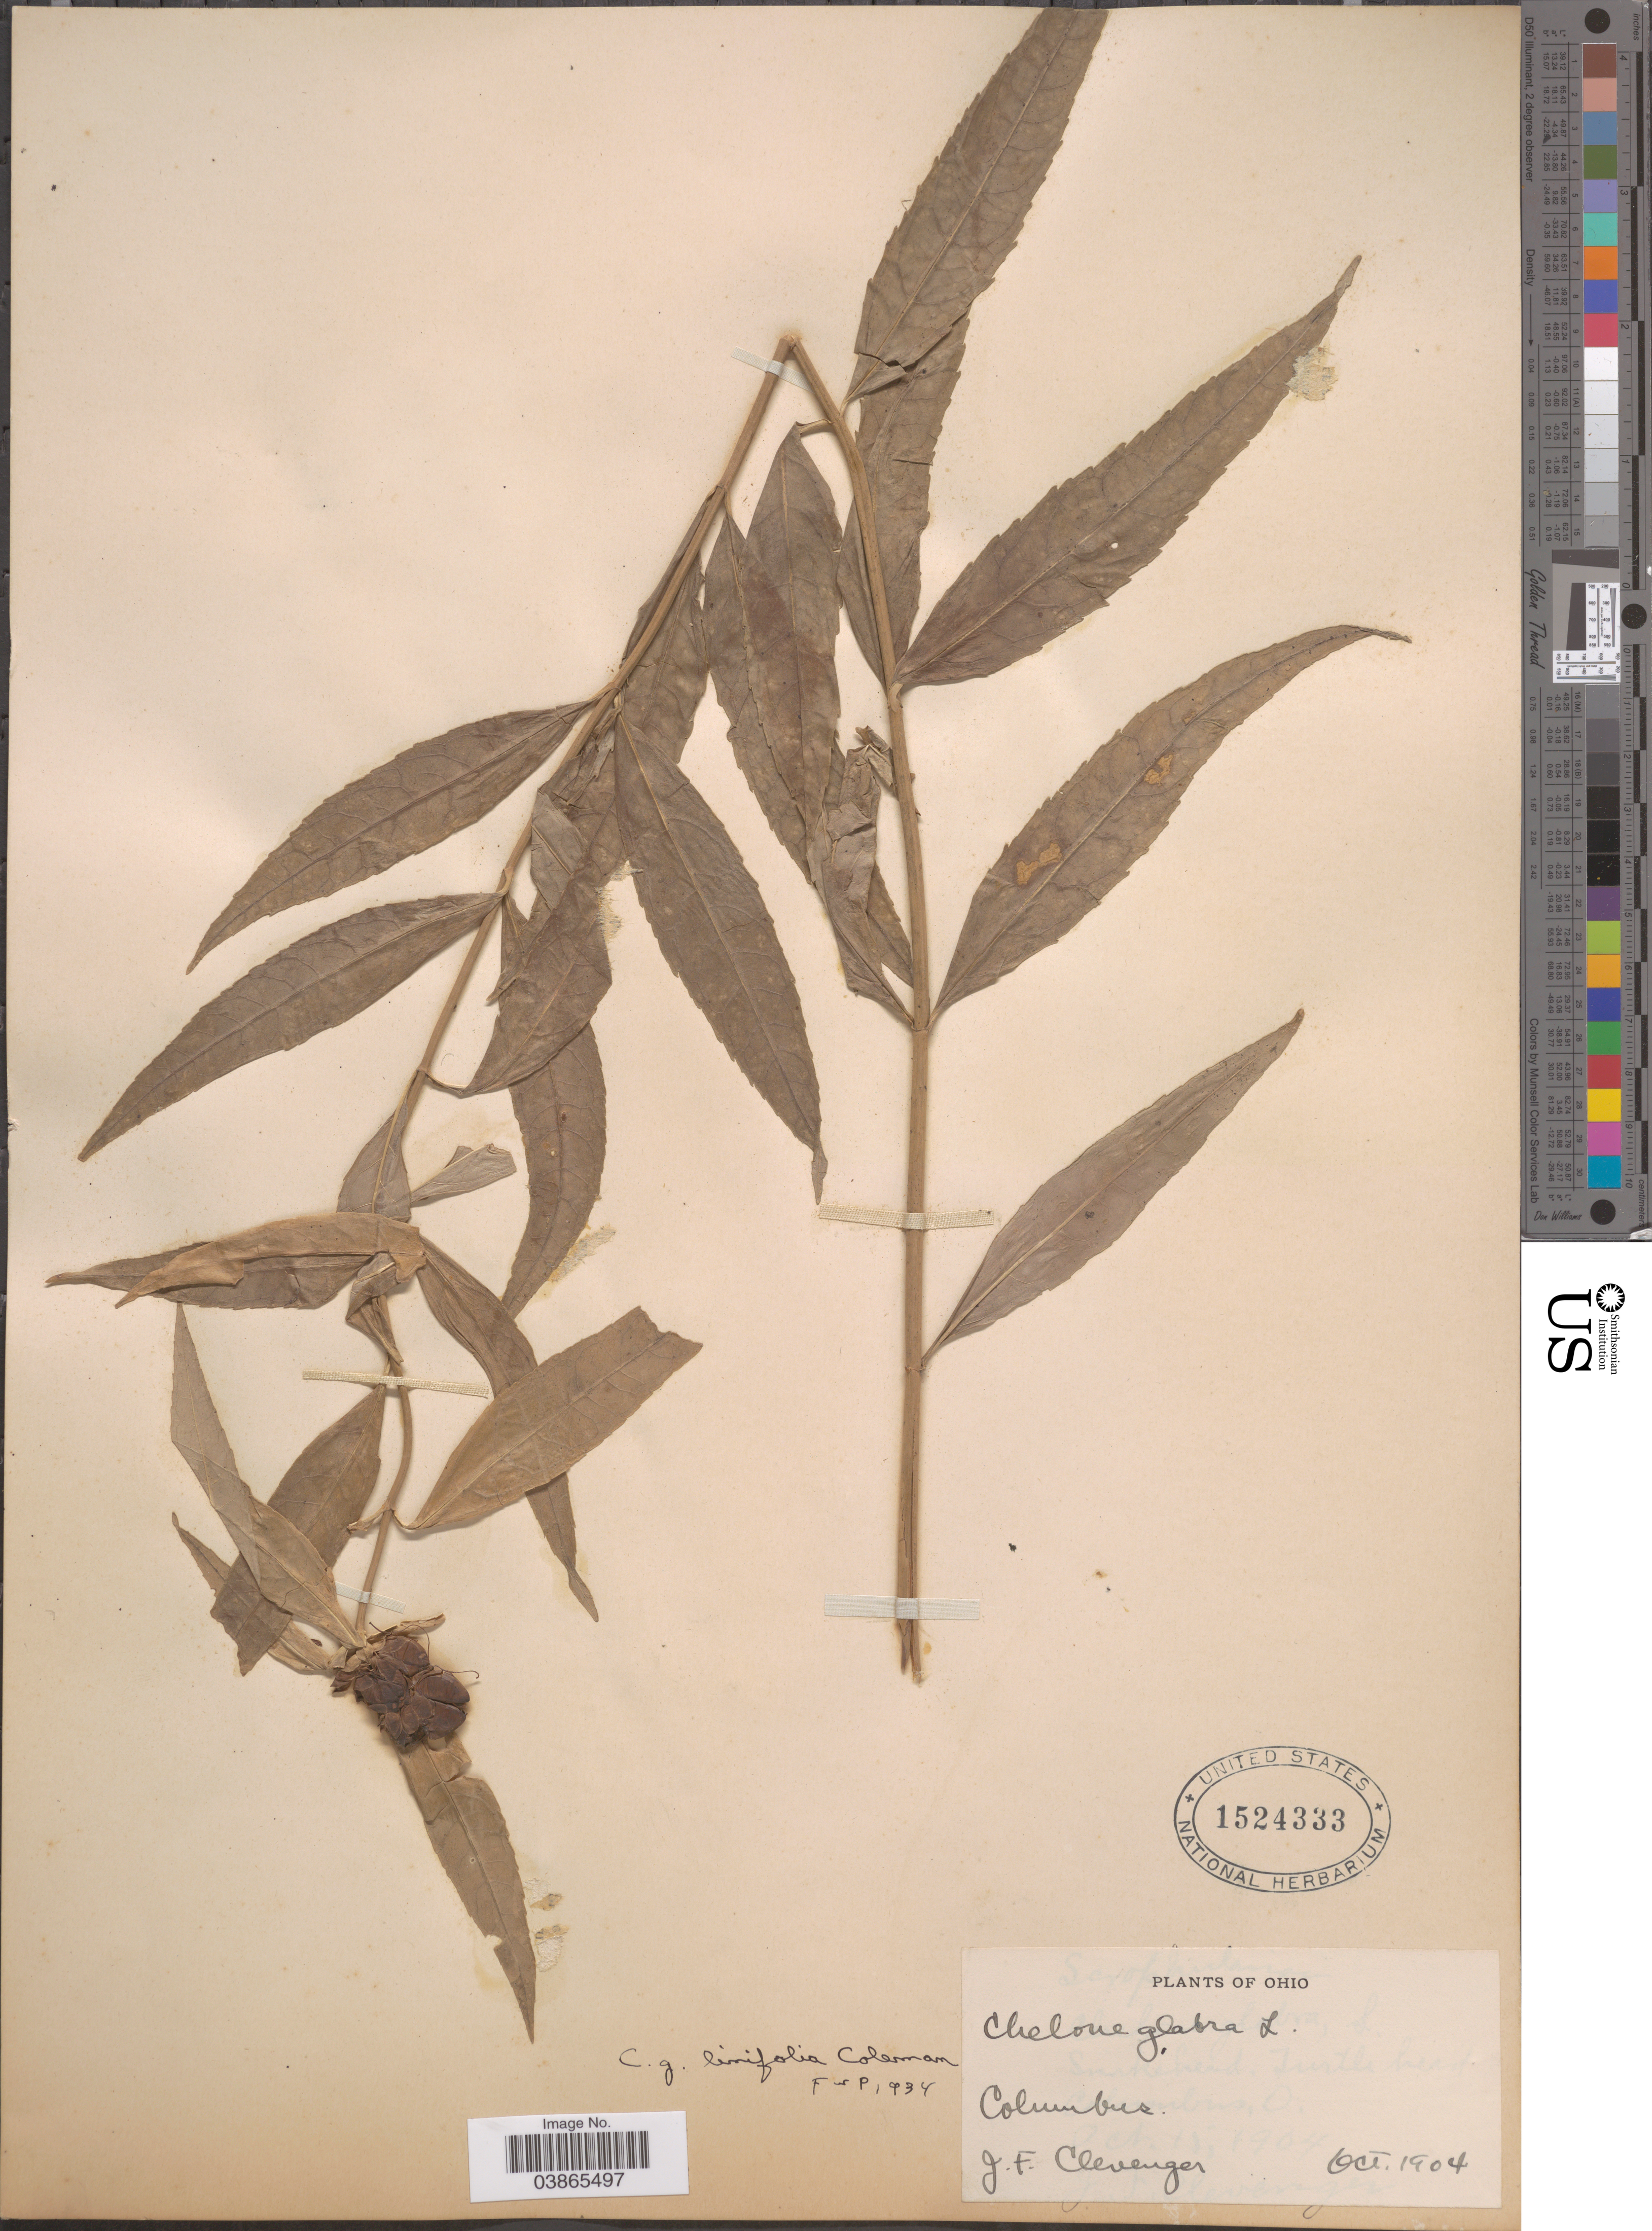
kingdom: Plantae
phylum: Tracheophyta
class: Magnoliopsida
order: Lamiales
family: Plantaginaceae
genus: Chelone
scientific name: Chelone glabra var. linifolia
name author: Coleman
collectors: J. F. Clevenger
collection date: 1904-10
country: United States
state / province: Ohio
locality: Columbus.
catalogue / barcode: US 1524333